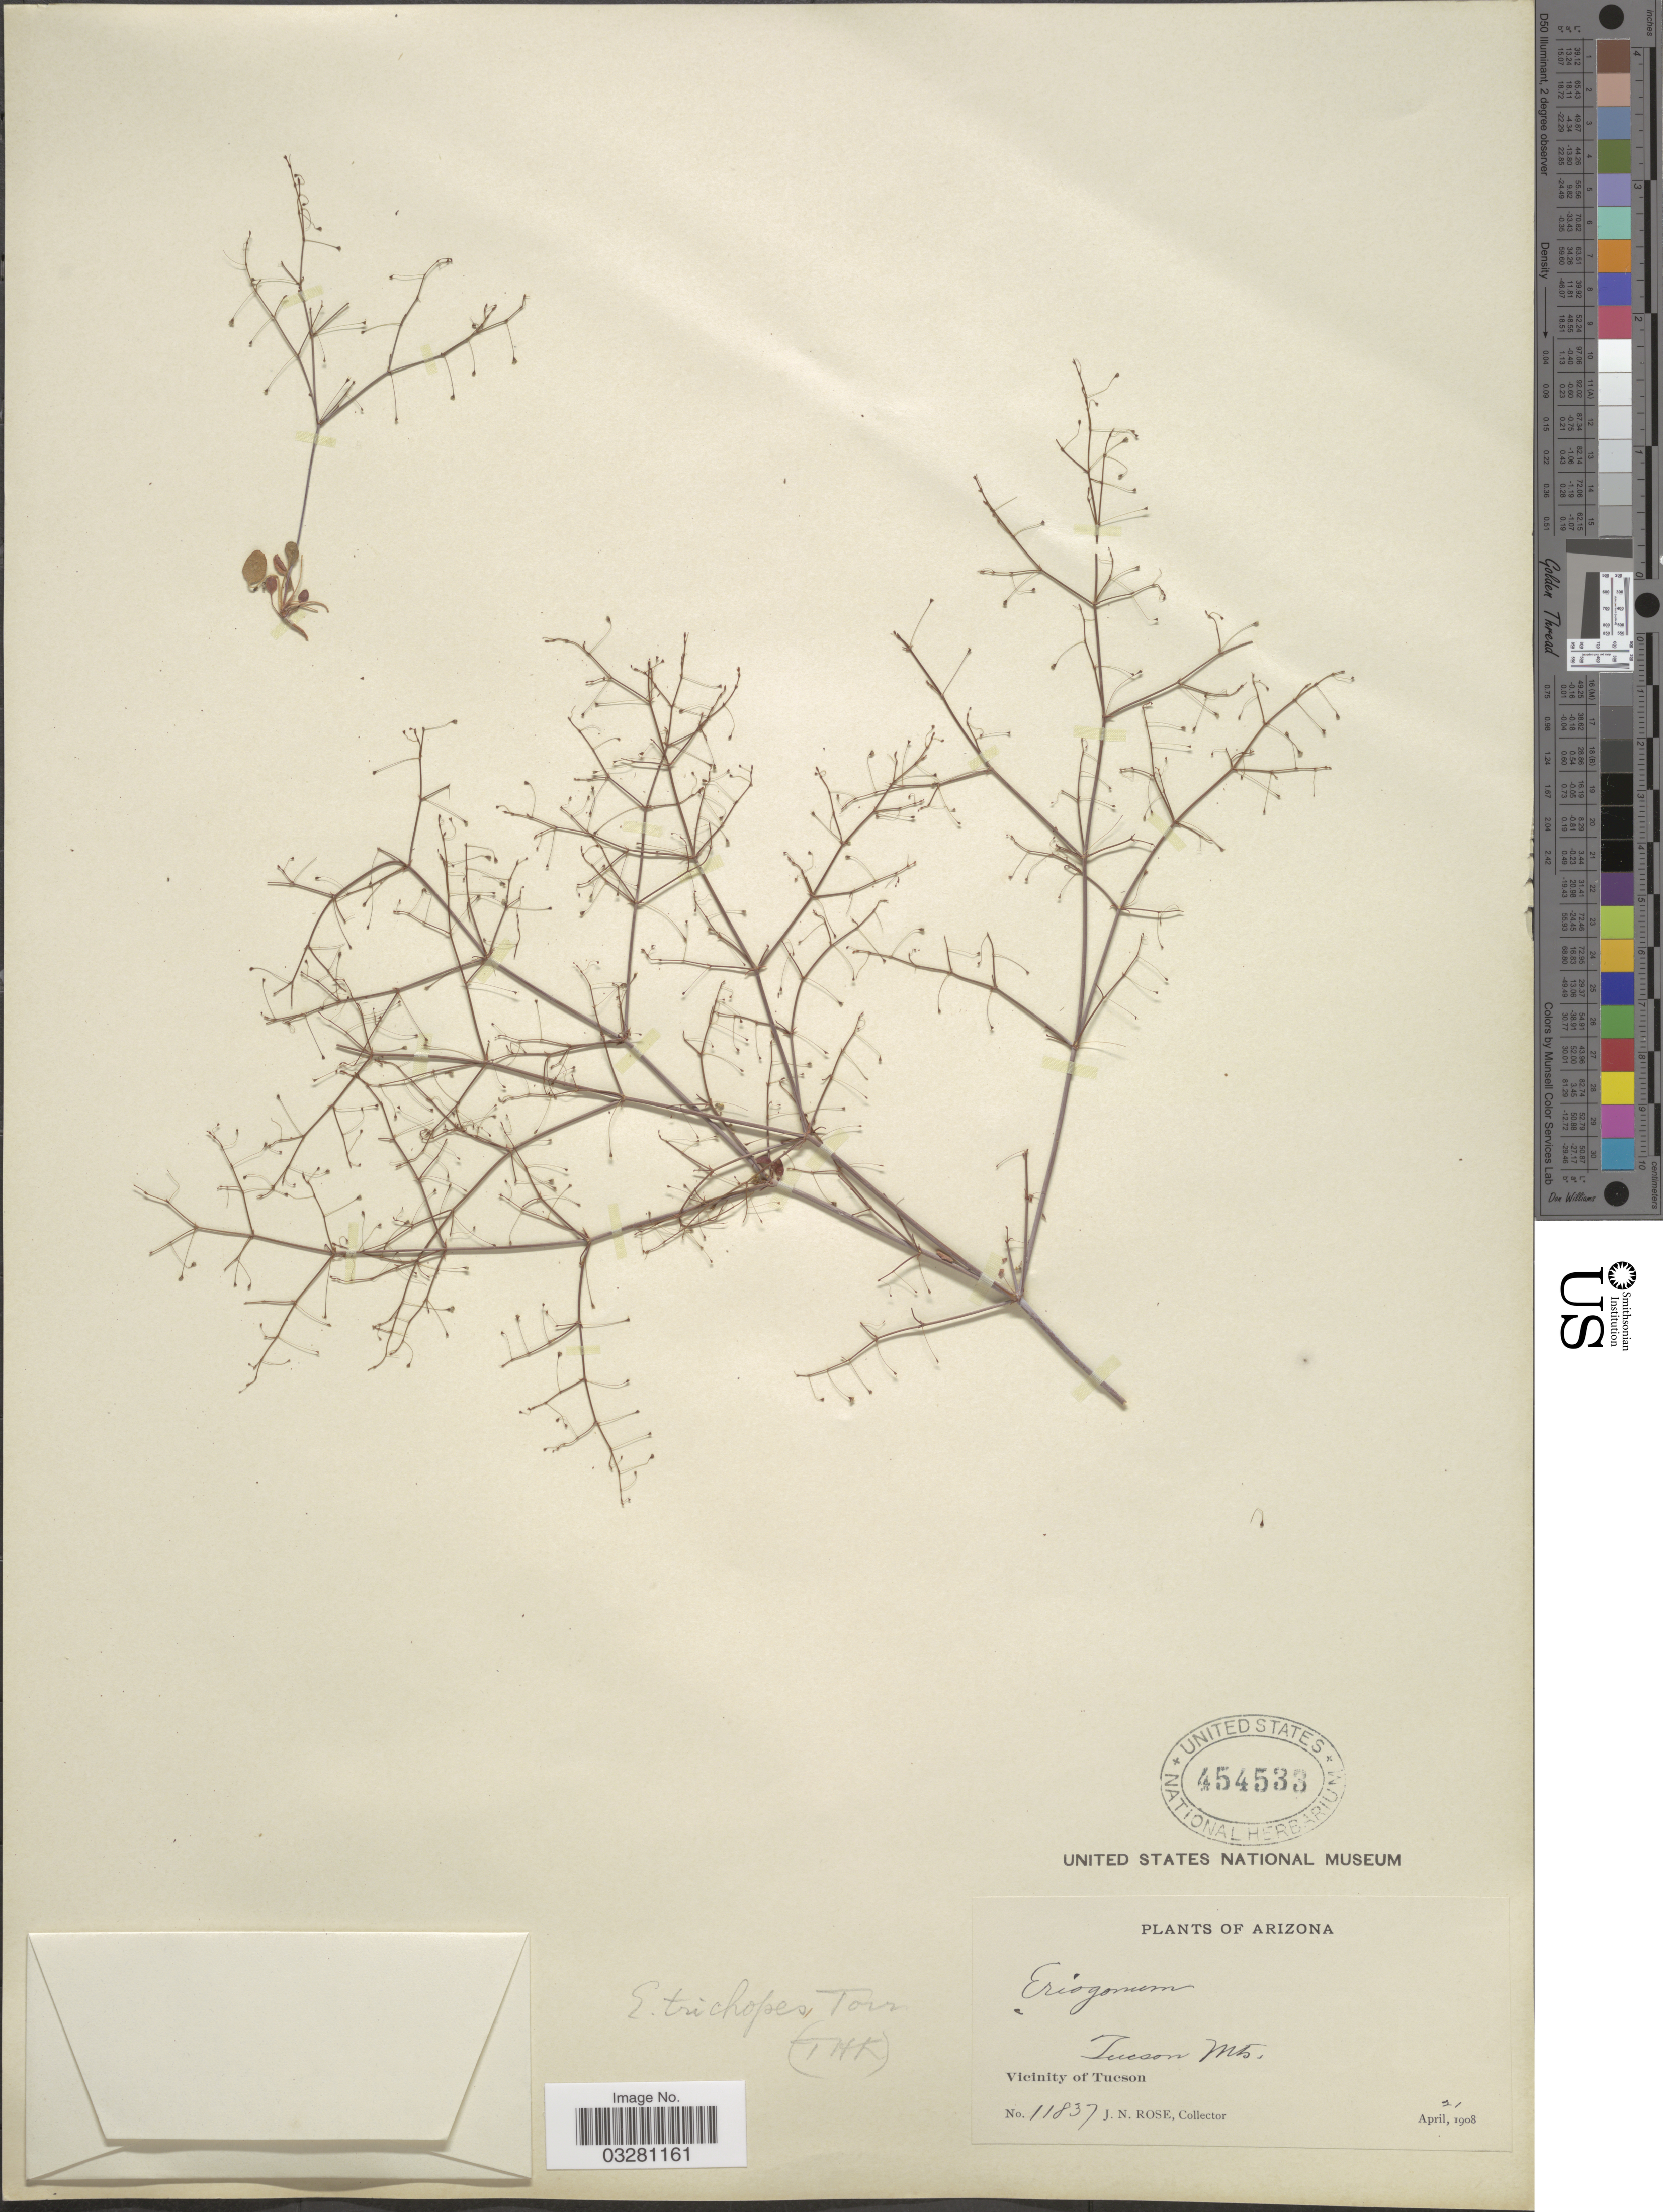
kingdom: Plantae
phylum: Tracheophyta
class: Magnoliopsida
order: Caryophyllales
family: Polygonaceae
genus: Eriogonum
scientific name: Eriogonum trichopes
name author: Torr.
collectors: J. N. Rose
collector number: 11837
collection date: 1908-04-21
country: United States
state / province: Arizona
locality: Tucson Mts. Vicinity of Tucson.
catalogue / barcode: US 454533